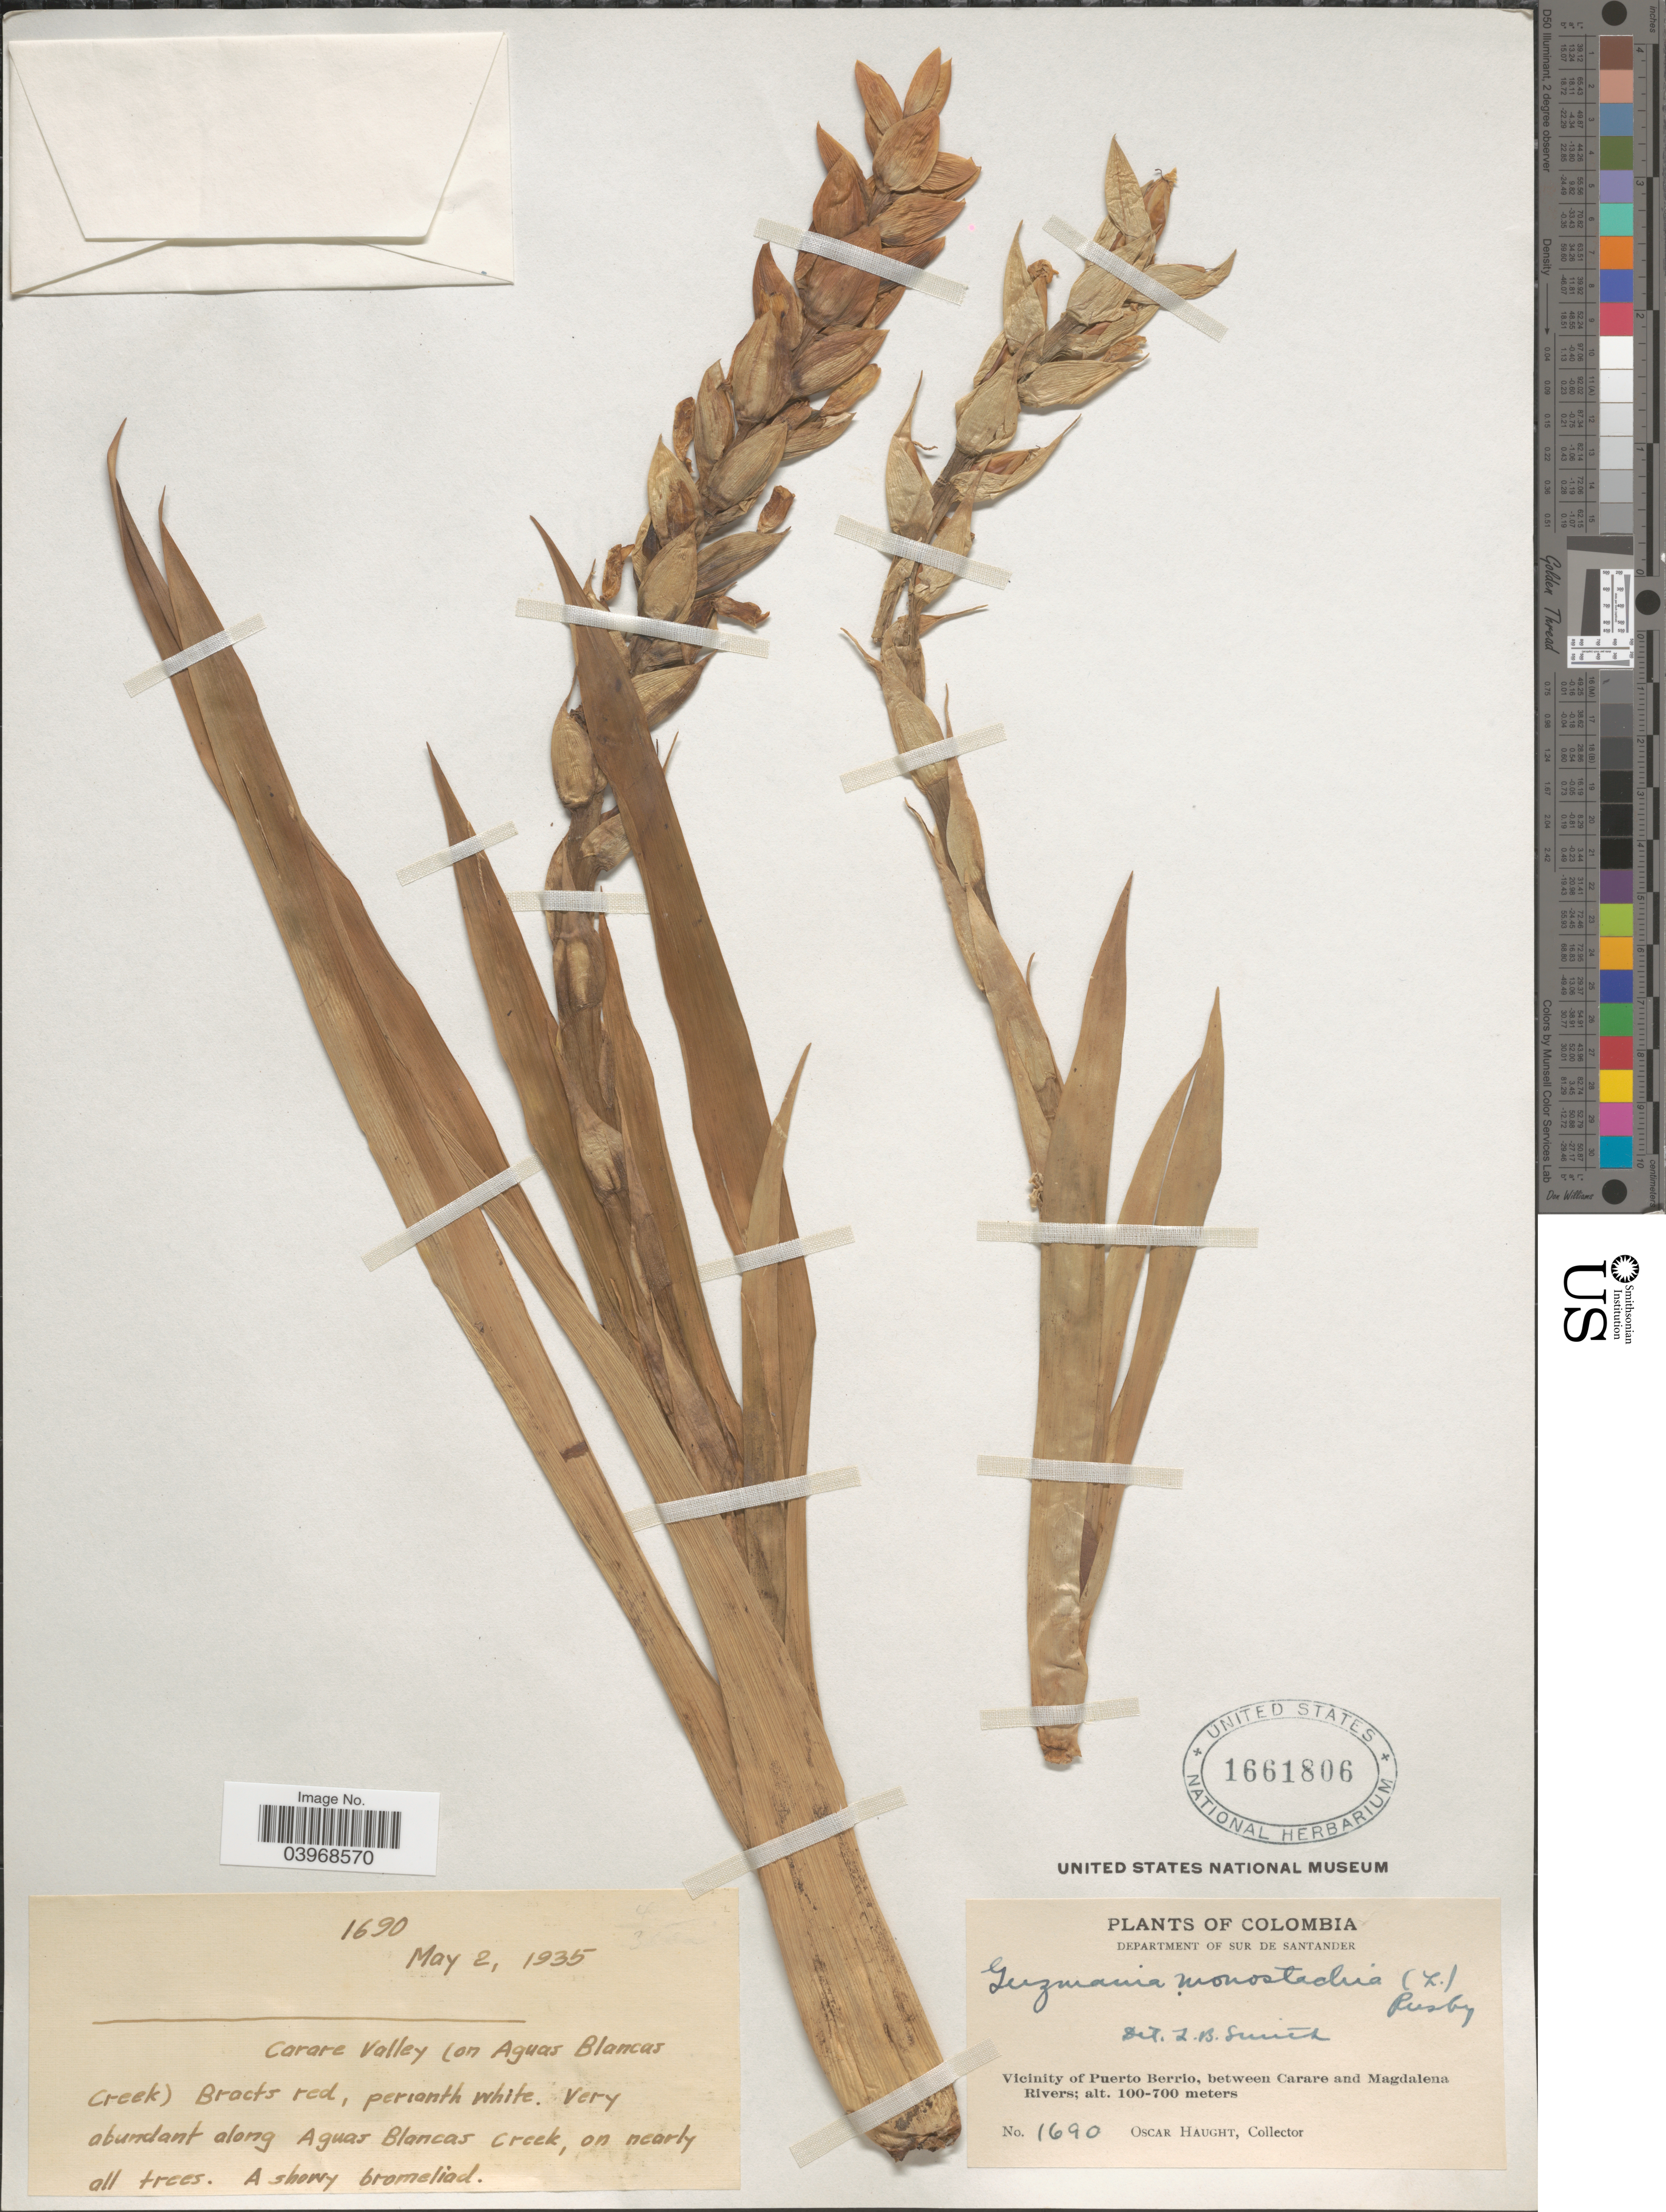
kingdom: Plantae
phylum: Tracheophyta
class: Liliopsida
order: Poales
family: Bromeliaceae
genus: Guzmania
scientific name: Guzmania monostachia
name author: (L.) Rusby ex Mez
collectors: O. L. Haught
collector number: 1690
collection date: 1935-05-02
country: Colombia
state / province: Santander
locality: Department of Sur de Santander. Vicinity of Puerto Berrio, between Carare and Magdalena Rivers. Carare Valley (on Aguas Blancas Creek). Along Aguas Blancas Creek, on nearly all trees.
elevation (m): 100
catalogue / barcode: US 1661806